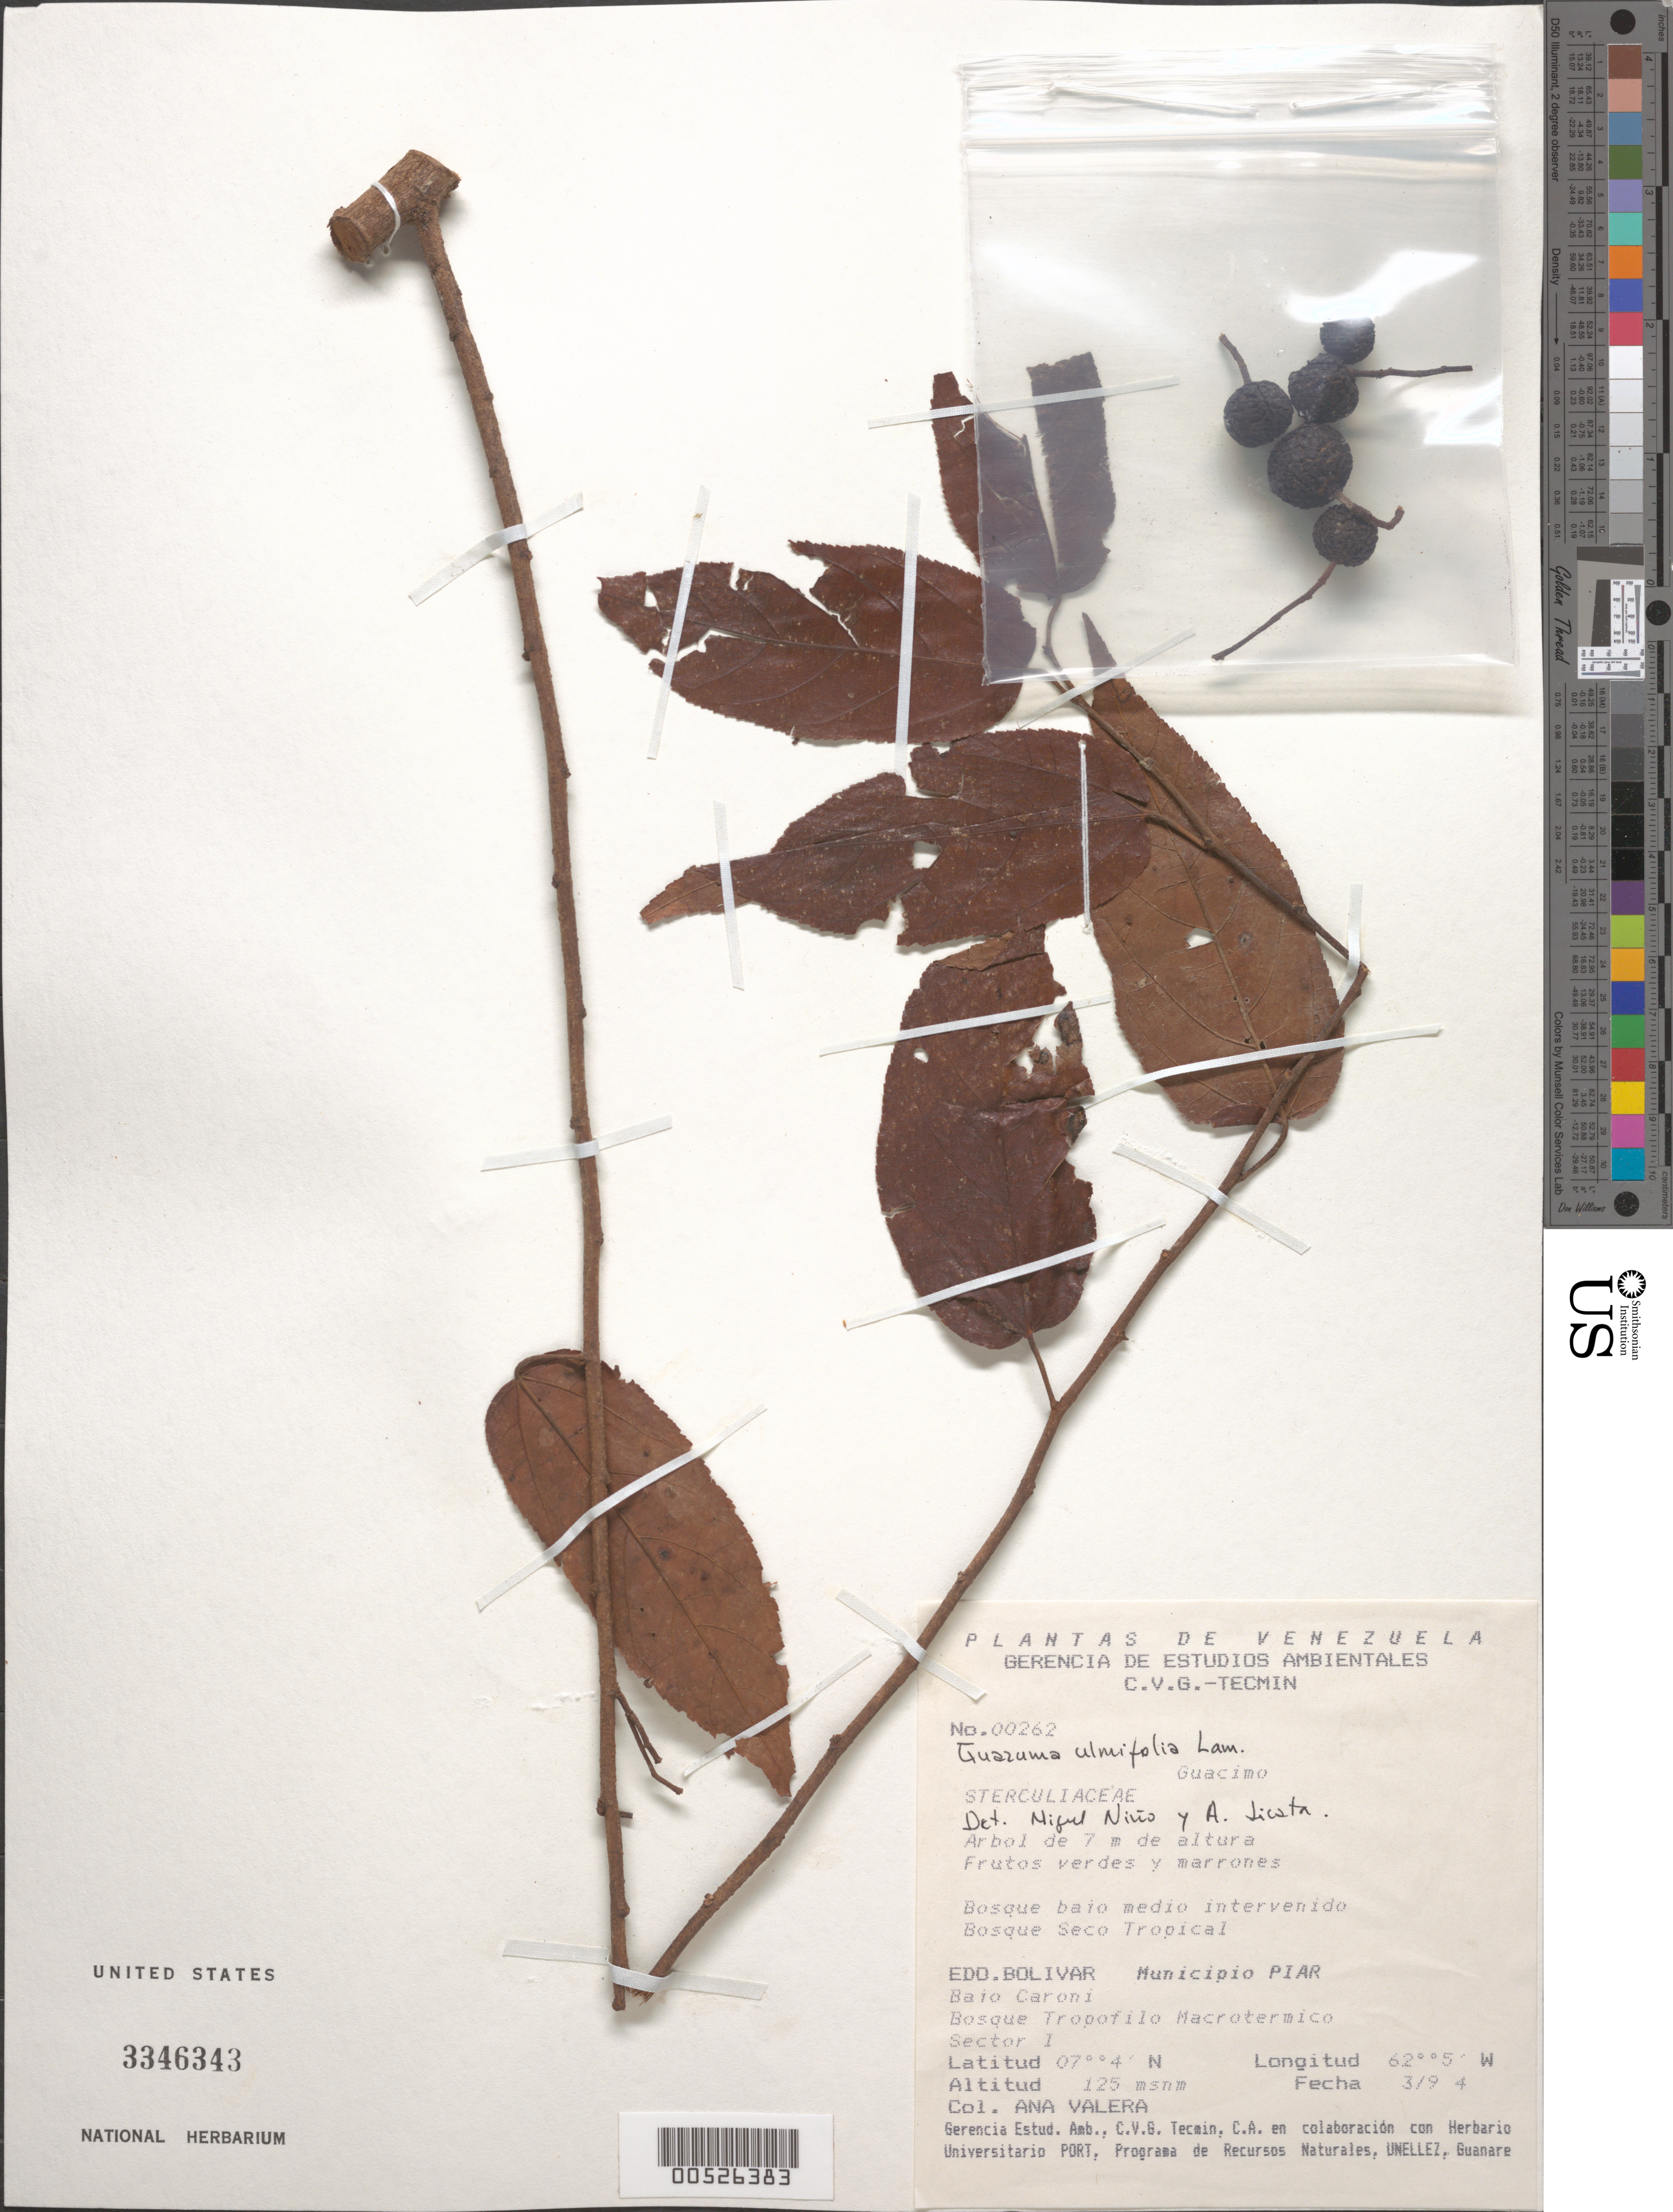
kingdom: Plantae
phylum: Tracheophyta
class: Magnoliopsida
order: Malvales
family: Malvaceae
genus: Guazuma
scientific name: Guazuma ulmifolia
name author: Lam.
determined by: Licata, A.; Niño, S. M.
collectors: A. Valera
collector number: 262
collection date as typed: Mar 1994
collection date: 1994-03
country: Venezuela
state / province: Bolívar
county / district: Piar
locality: Baio Caroni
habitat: Bosque baio medio intervenido; Bosque Seco Tropical; Bosque Tropofilo Macrotermico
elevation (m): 125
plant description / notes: Common name: Guácimo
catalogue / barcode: US 3346343